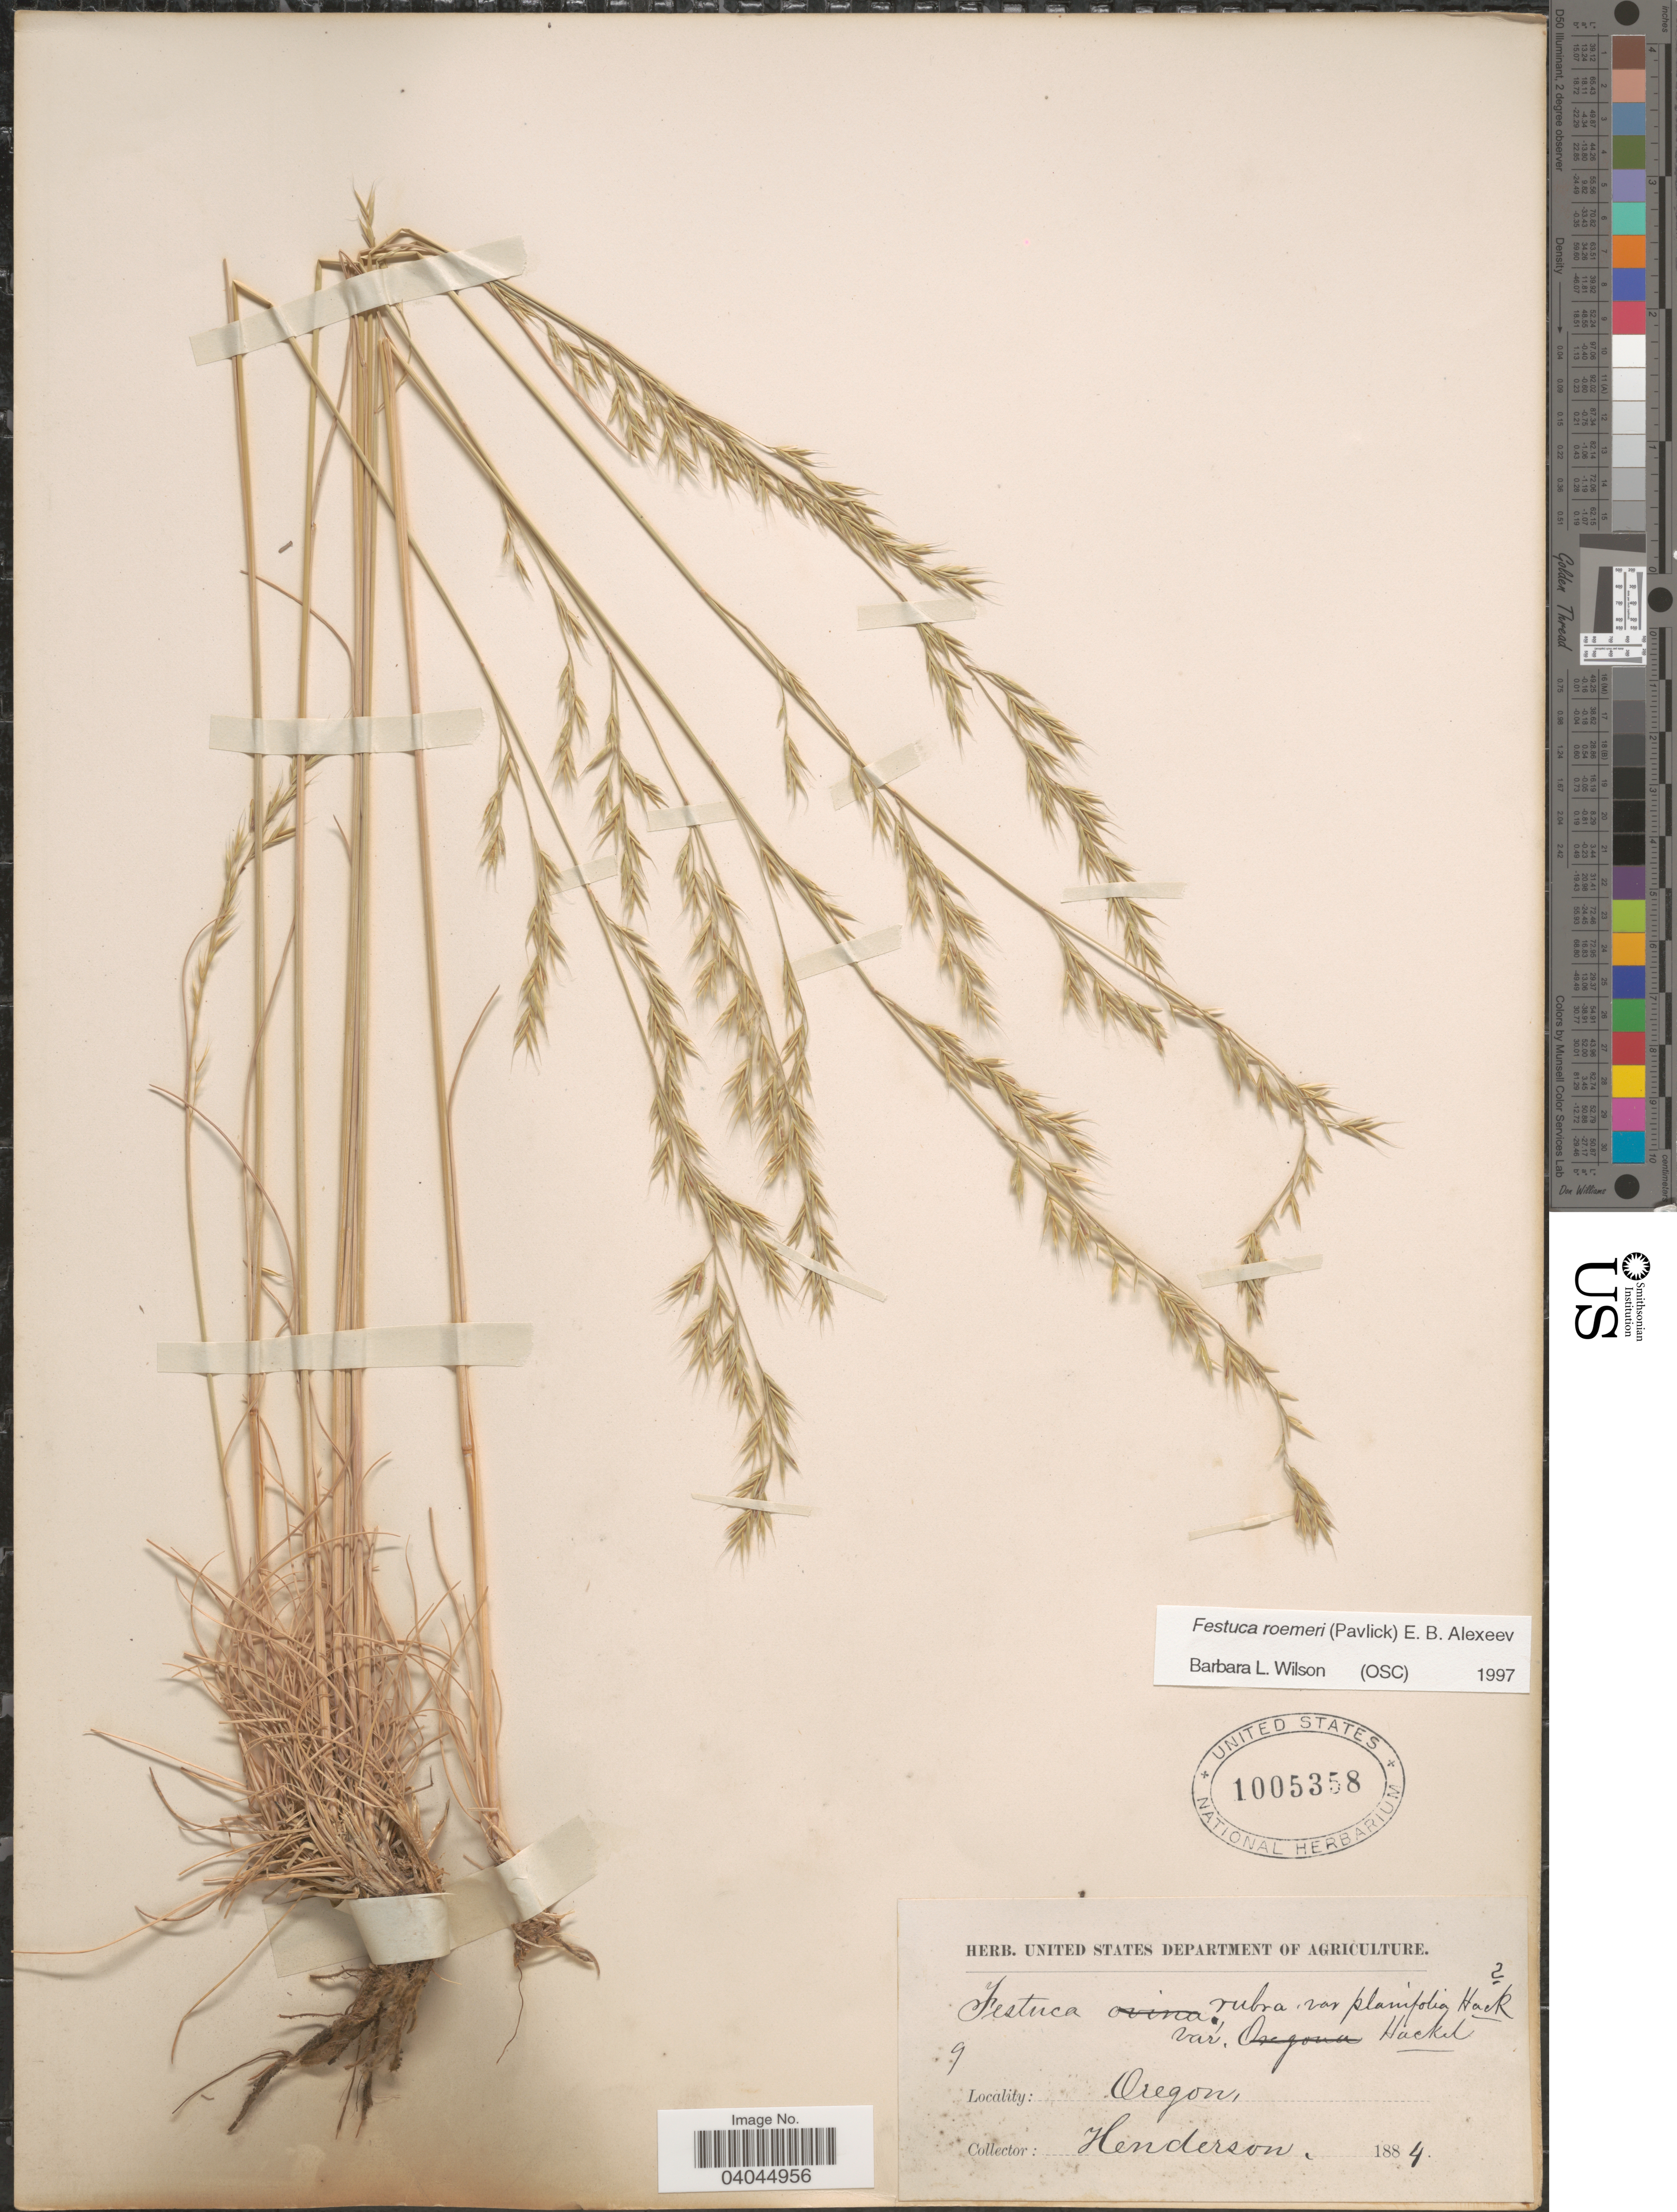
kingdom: Plantae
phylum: Tracheophyta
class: Liliopsida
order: Poales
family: Poaceae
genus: Festuca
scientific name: Festuca roemeri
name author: (Pavlick) E.B. Alexeev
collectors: -. Henderson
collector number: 9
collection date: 1884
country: United States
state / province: Oregon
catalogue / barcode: US 1005358